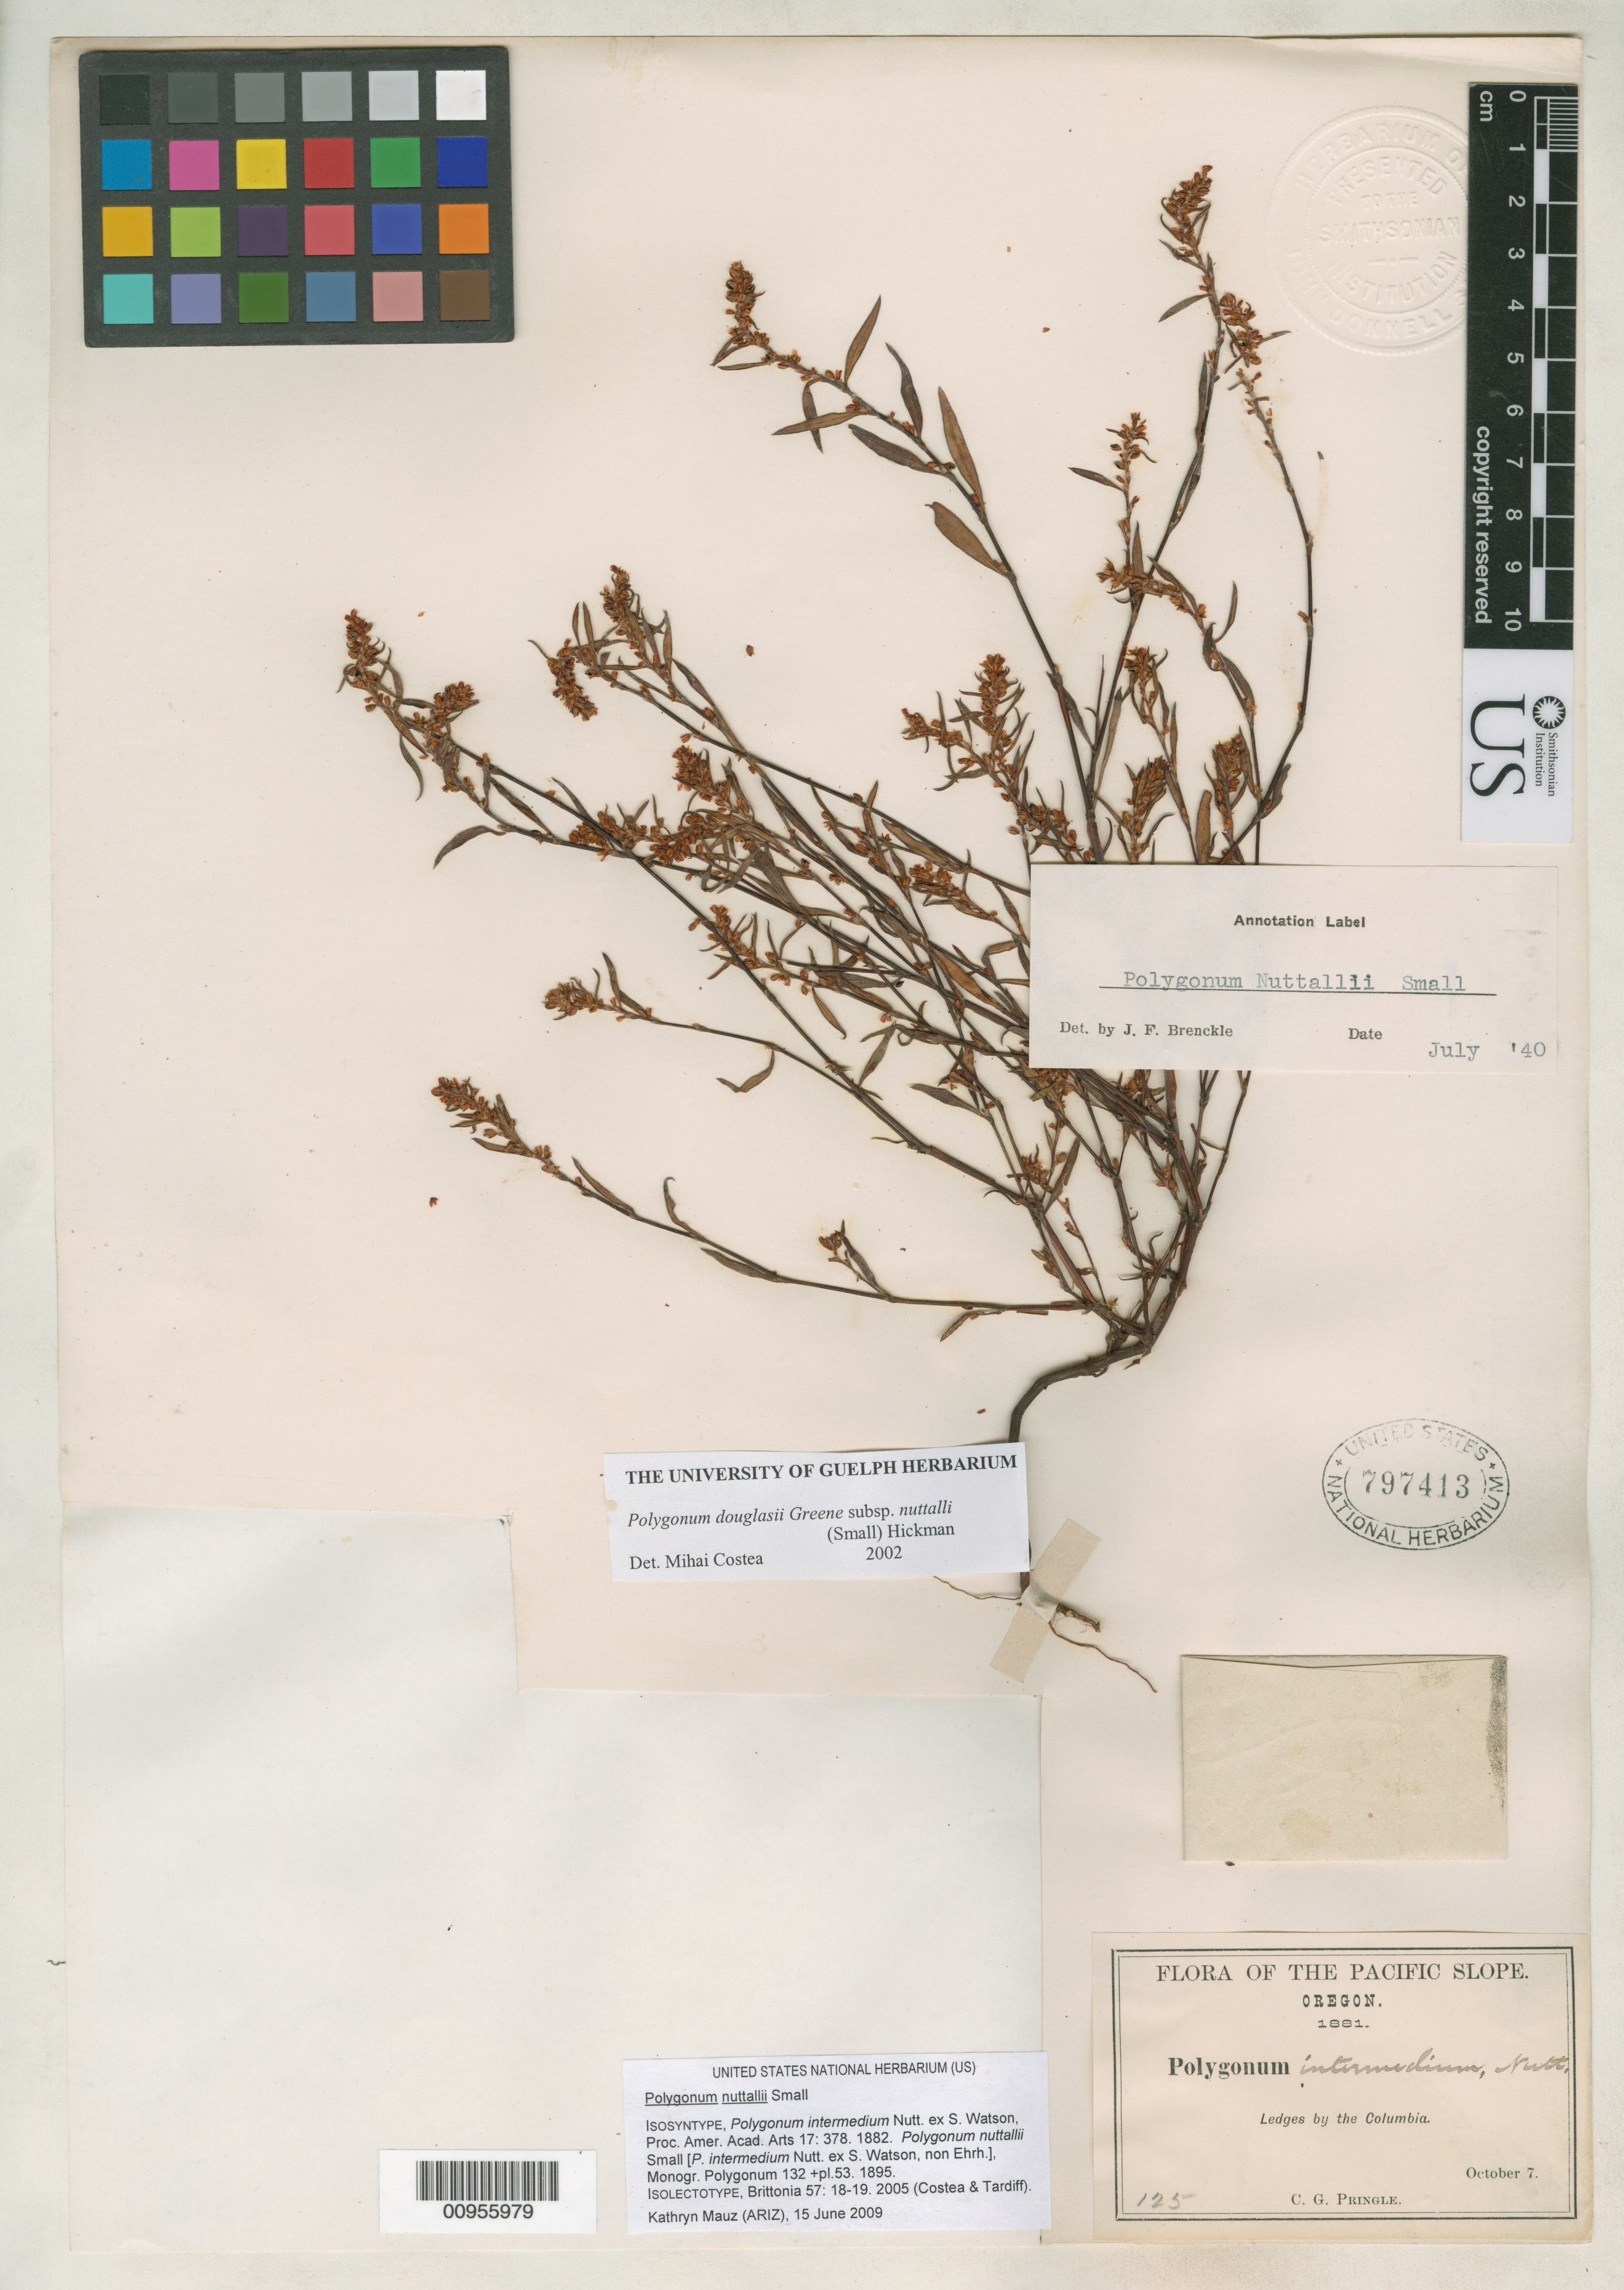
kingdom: Plantae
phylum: Tracheophyta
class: Magnoliopsida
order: Caryophyllales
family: Polygonaceae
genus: Polygonum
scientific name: Polygonum intermedium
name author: Nutt. ex S. Watson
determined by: Mauz, Kathryn, (ARIZ)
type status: Isolectotype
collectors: C. G. Pringle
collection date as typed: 07 Oct 1881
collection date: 1881-10-07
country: United States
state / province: Oregon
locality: Ledges by the Columbia.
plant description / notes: Later homonym of Polygonum intermedium Erhr. (1791).; Also a type of Polygonum nuttallii Small, nom. nov.; Replacement name for Polygonum intermedium Nutt. ex S. Wats., nom. illeg. (non Erhr.).; Also a type of Polygonum intermedium Nutt. ex S. Watson, nom. illeg.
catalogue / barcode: US 797413